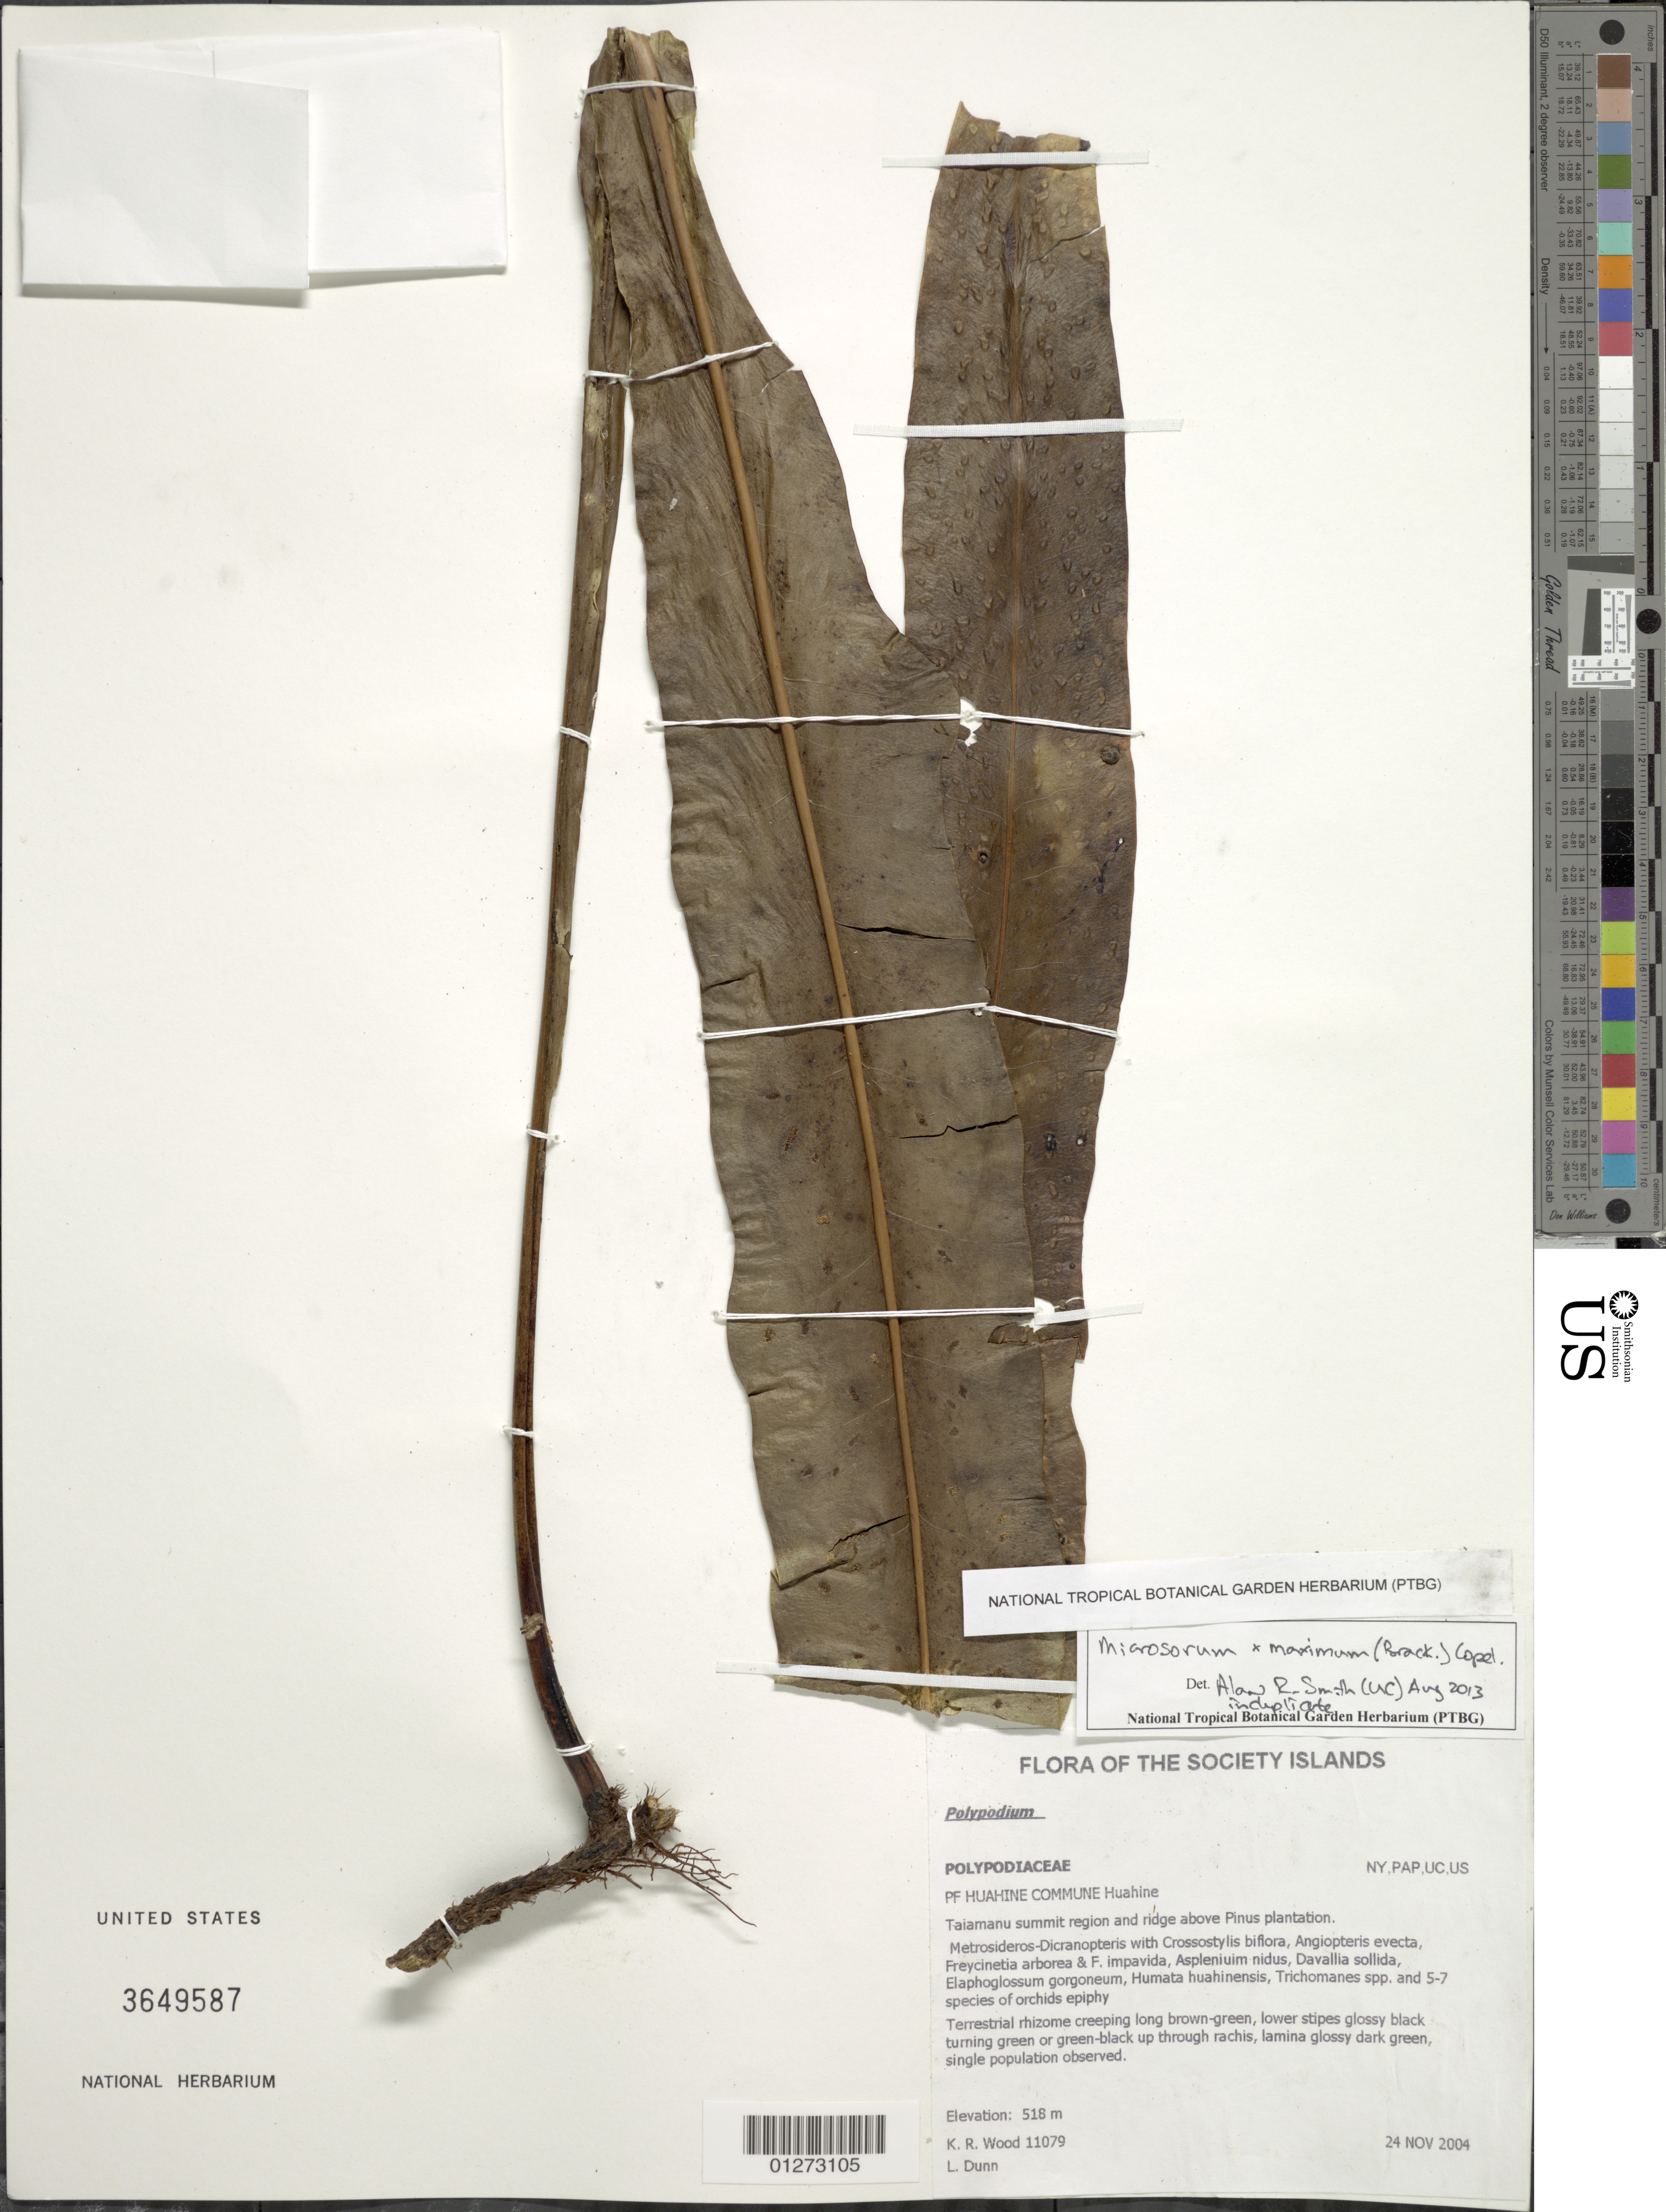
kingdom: Plantae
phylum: Tracheophyta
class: Polypodiopsida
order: Polypodiales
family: Polypodiaceae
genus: Microsorum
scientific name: Microsorum maximum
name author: (Brack. & A. Gray) Copel.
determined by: Smith, Alan R., (UC)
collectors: K. R. Wood, L. Dunn & J. Lau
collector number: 11079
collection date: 2004-11-24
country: United States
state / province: Hawaii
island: Huahine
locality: Taiamanu summit region and ridge above Pinus plantation.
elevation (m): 518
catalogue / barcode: US 3649587